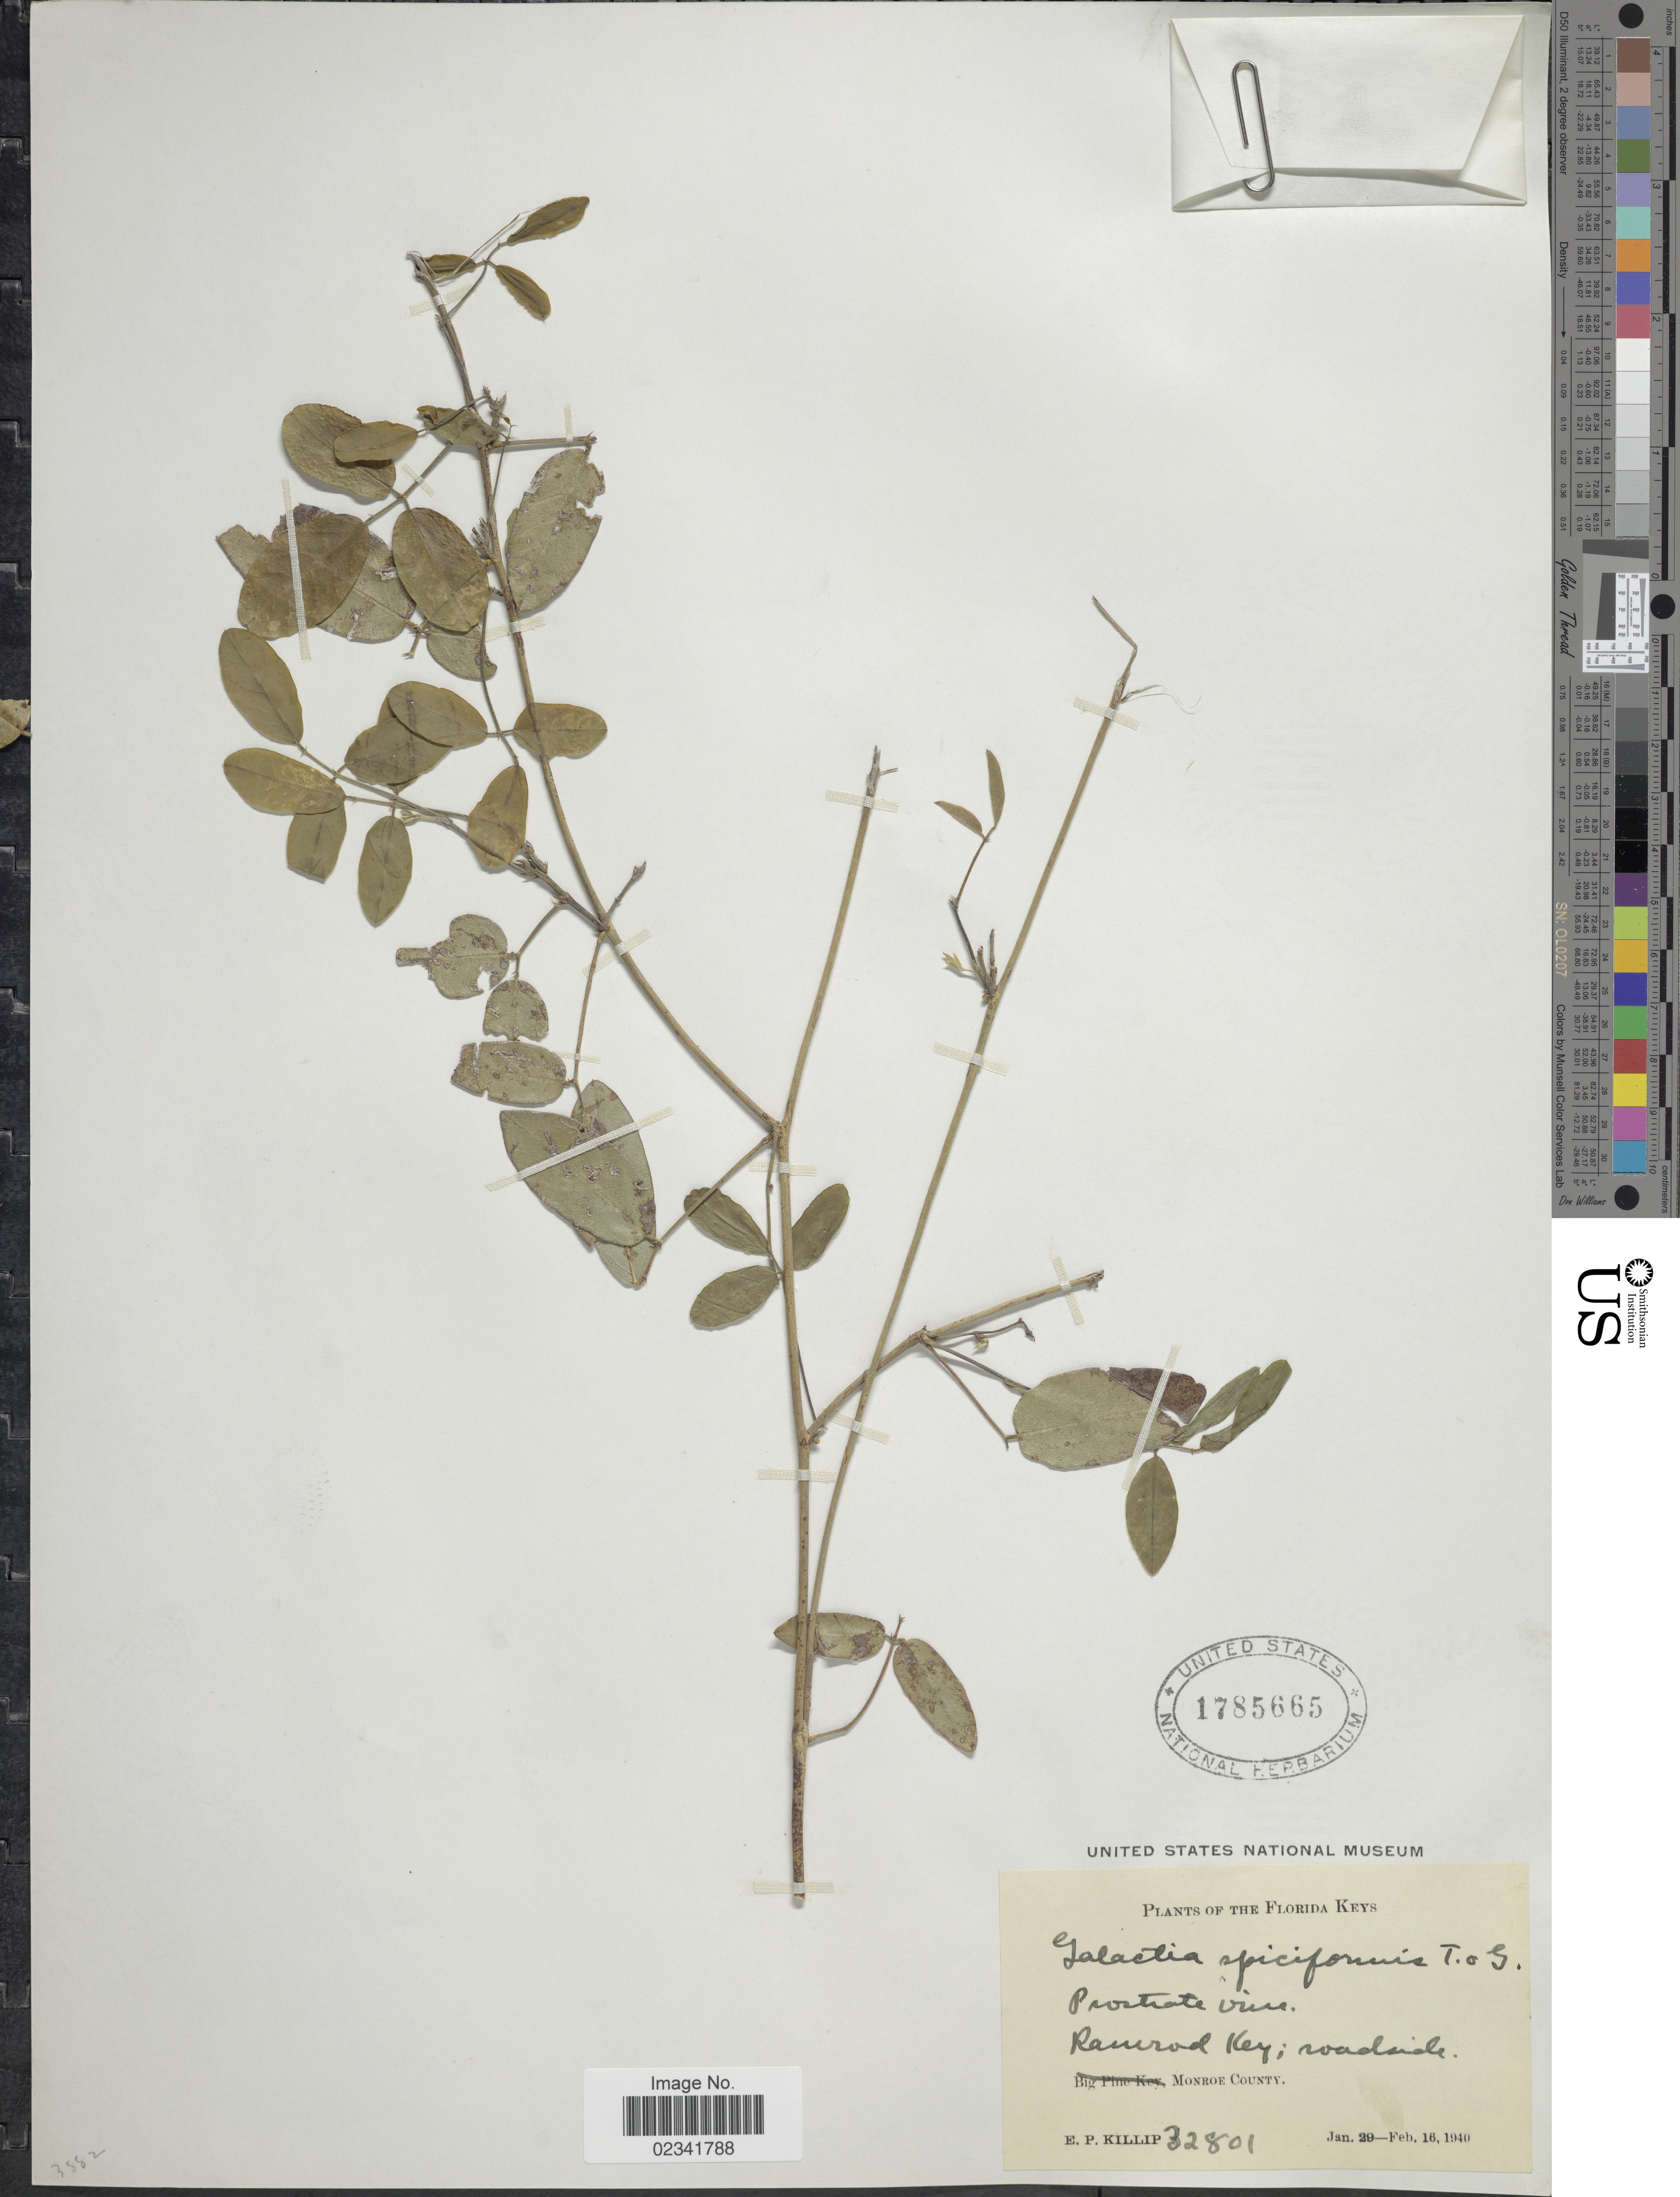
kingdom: Plantae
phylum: Tracheophyta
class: Magnoliopsida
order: Fabales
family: Fabaceae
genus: Galactia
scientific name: Galactia spiciformis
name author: Torr. & A. Gray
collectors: E. P. Killip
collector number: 32801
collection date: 1940-01-29/1940-02-16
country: United States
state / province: Florida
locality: The Florida Keys, Monroe County, Ramrod Key, roadside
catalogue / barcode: US 1785665